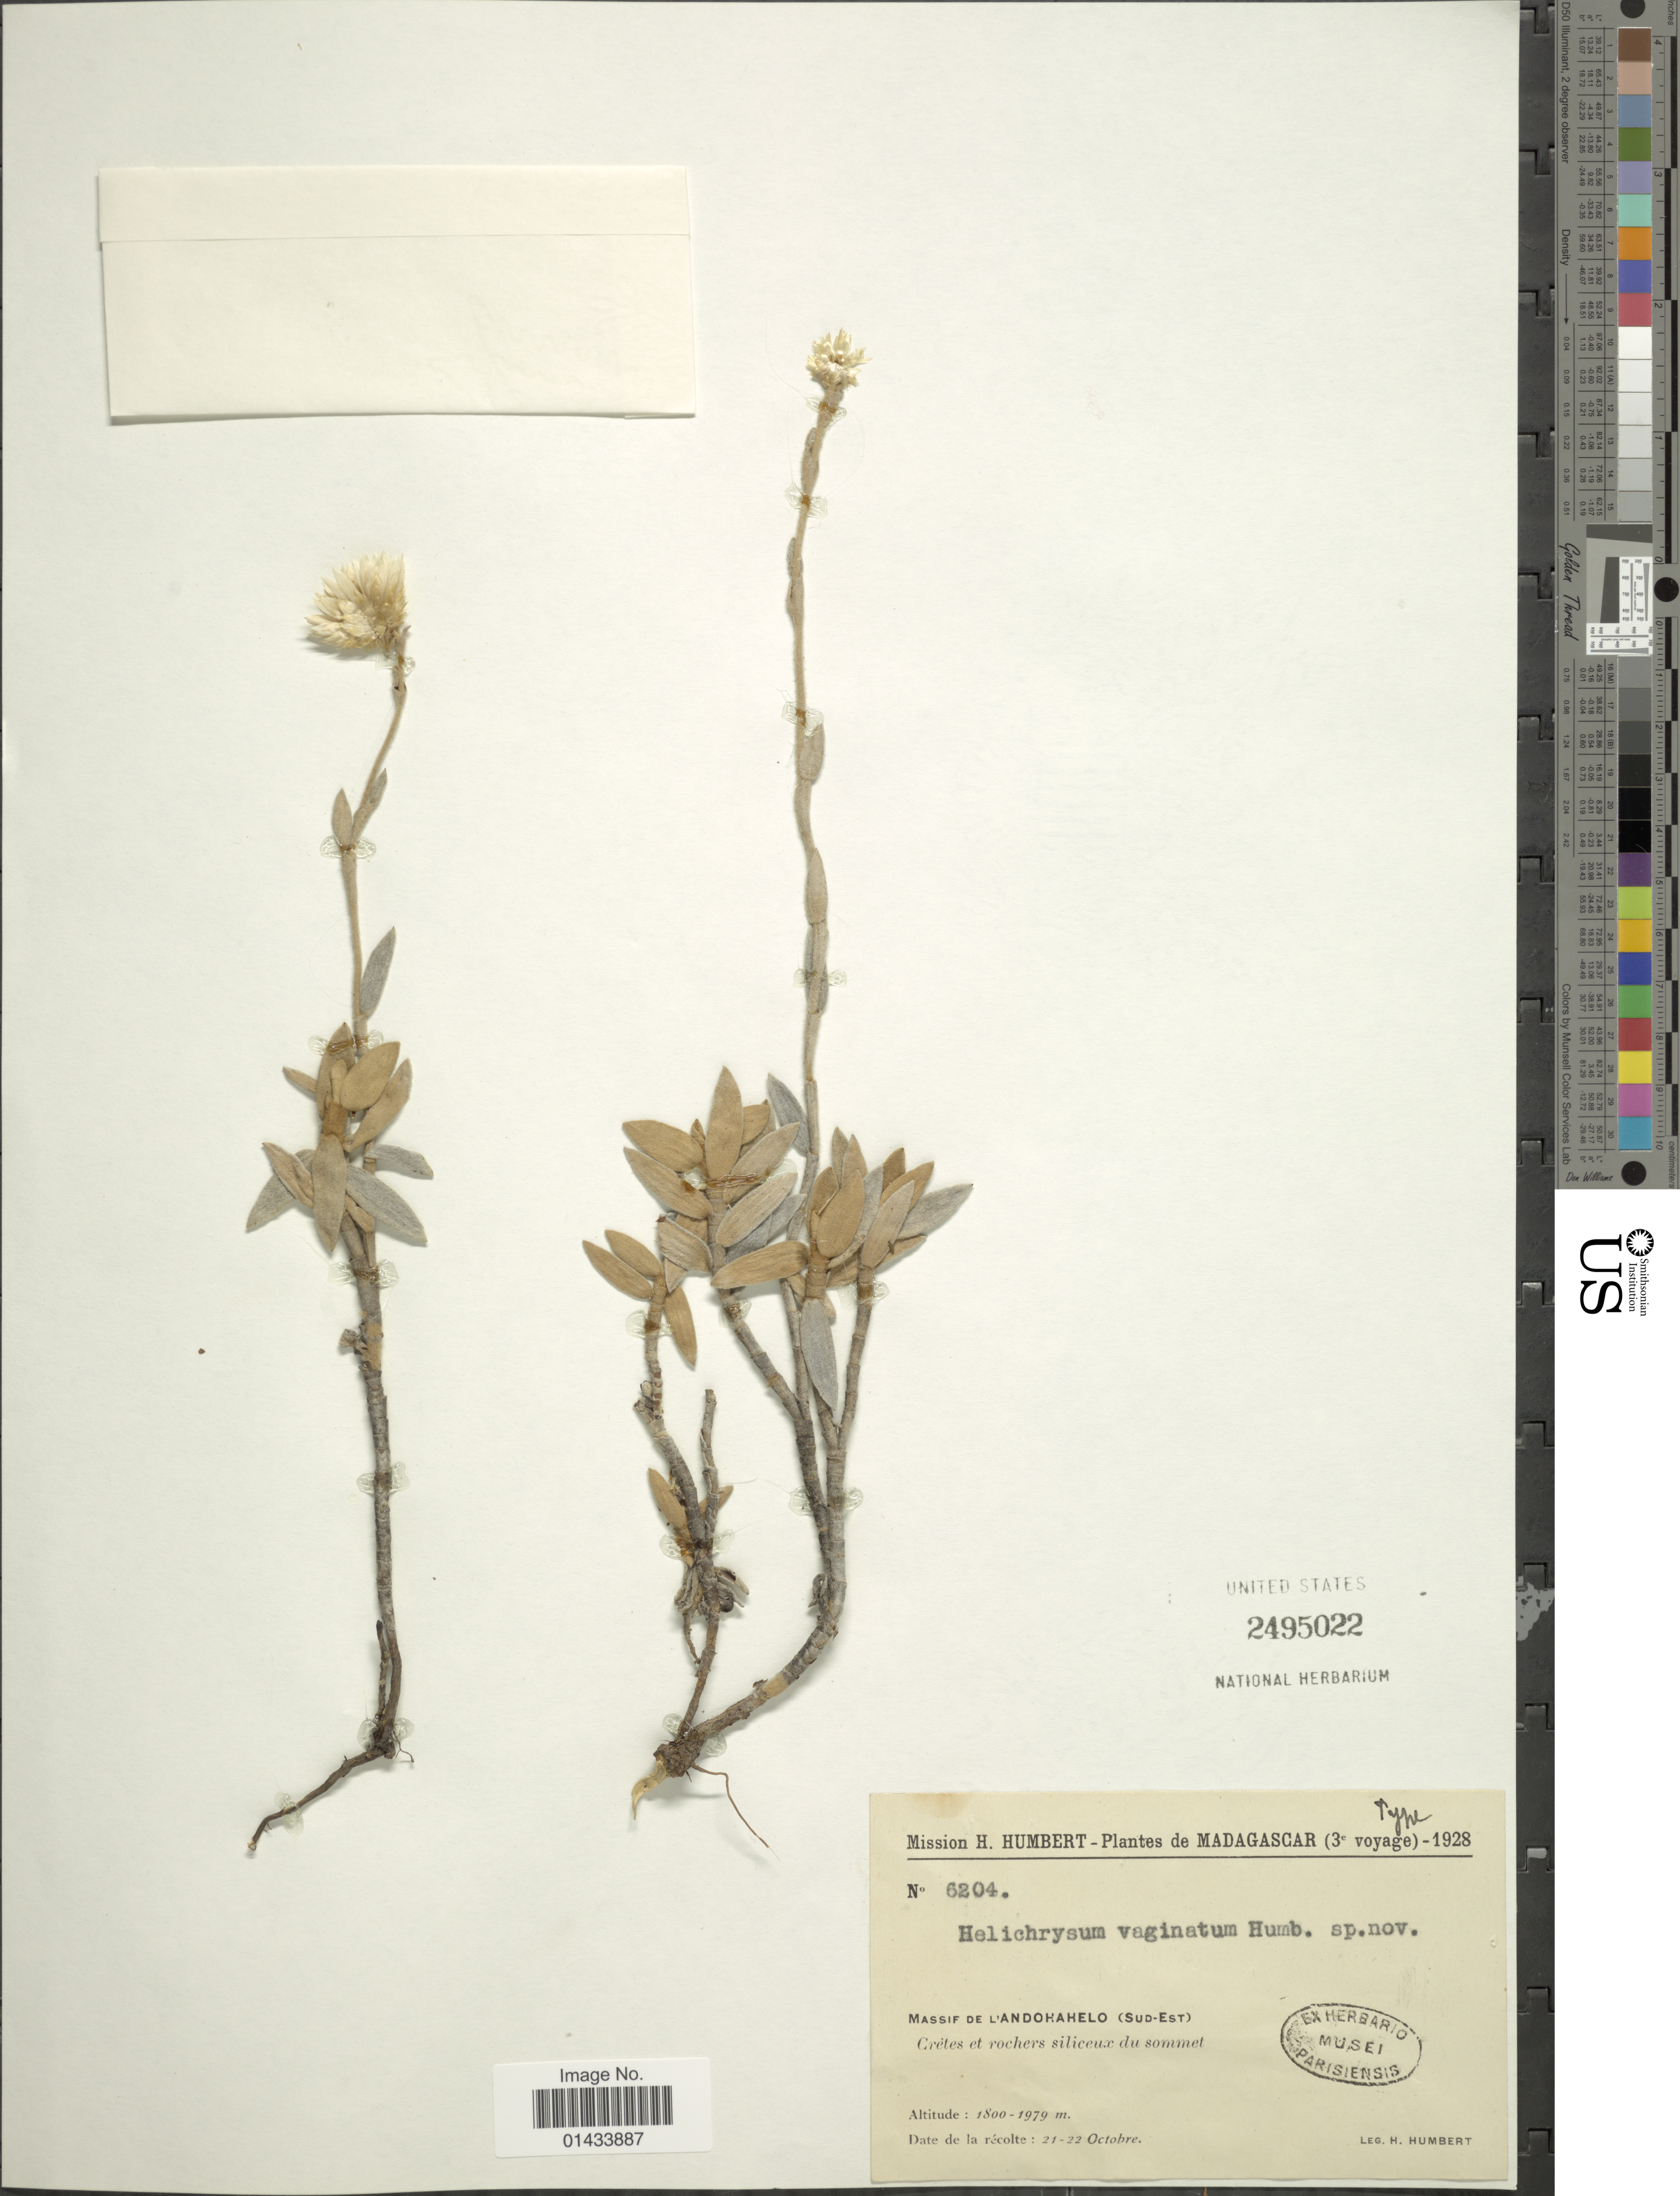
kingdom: Plantae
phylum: Tracheophyta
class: Magnoliopsida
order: Asterales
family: Asteraceae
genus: Helichrysum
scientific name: Helichrysum vaginatum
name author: Humbert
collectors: H. Humbert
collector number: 6204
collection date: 1928-10-21/1928-10-22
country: Madagascar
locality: Massif de l' Andohahelo (Sud-Est), Cretes et rochers siliceux du sommet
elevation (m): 1800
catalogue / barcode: US 2495022